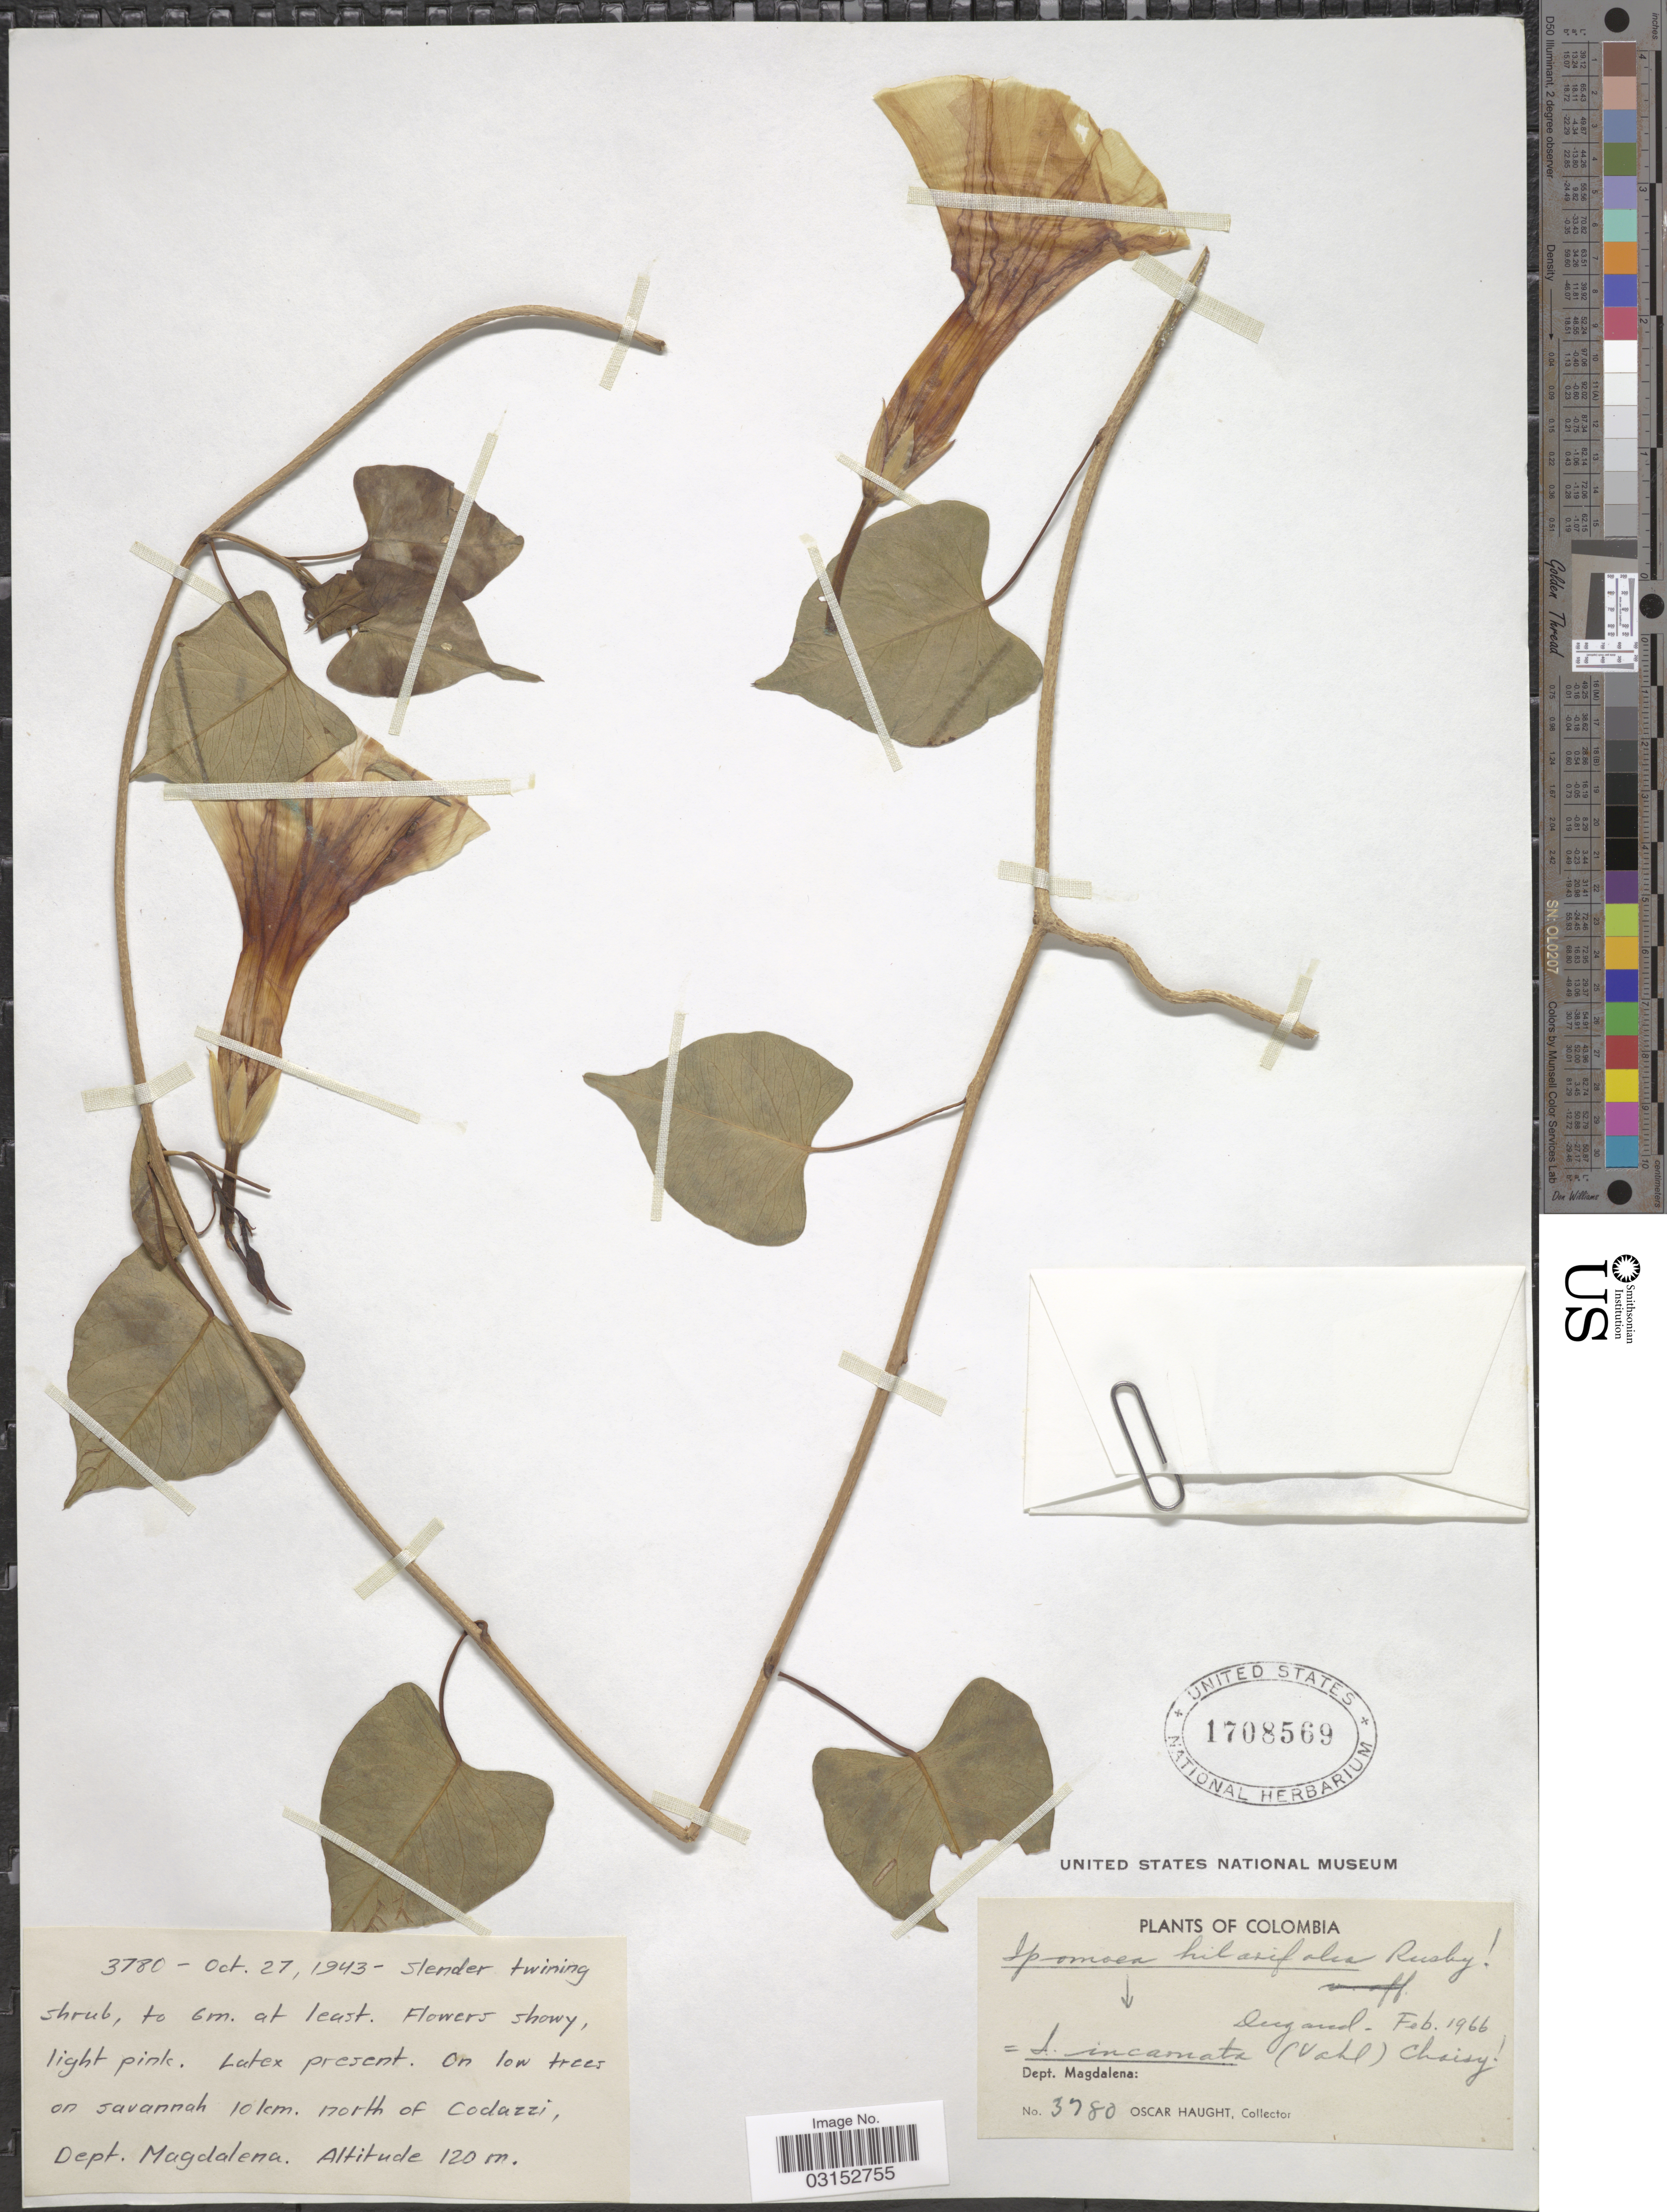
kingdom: Plantae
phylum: Tracheophyta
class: Magnoliopsida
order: Solanales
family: Convolvulaceae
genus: Ipomoea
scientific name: Ipomoea incarnata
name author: (Vahl) Choisy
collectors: O. L. Haught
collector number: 3780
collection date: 1943-10-27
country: Colombia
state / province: Magdalena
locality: On low trees on savannah 10km. north of Codazzi, Dept. Magdalena.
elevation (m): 120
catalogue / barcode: US 1708569